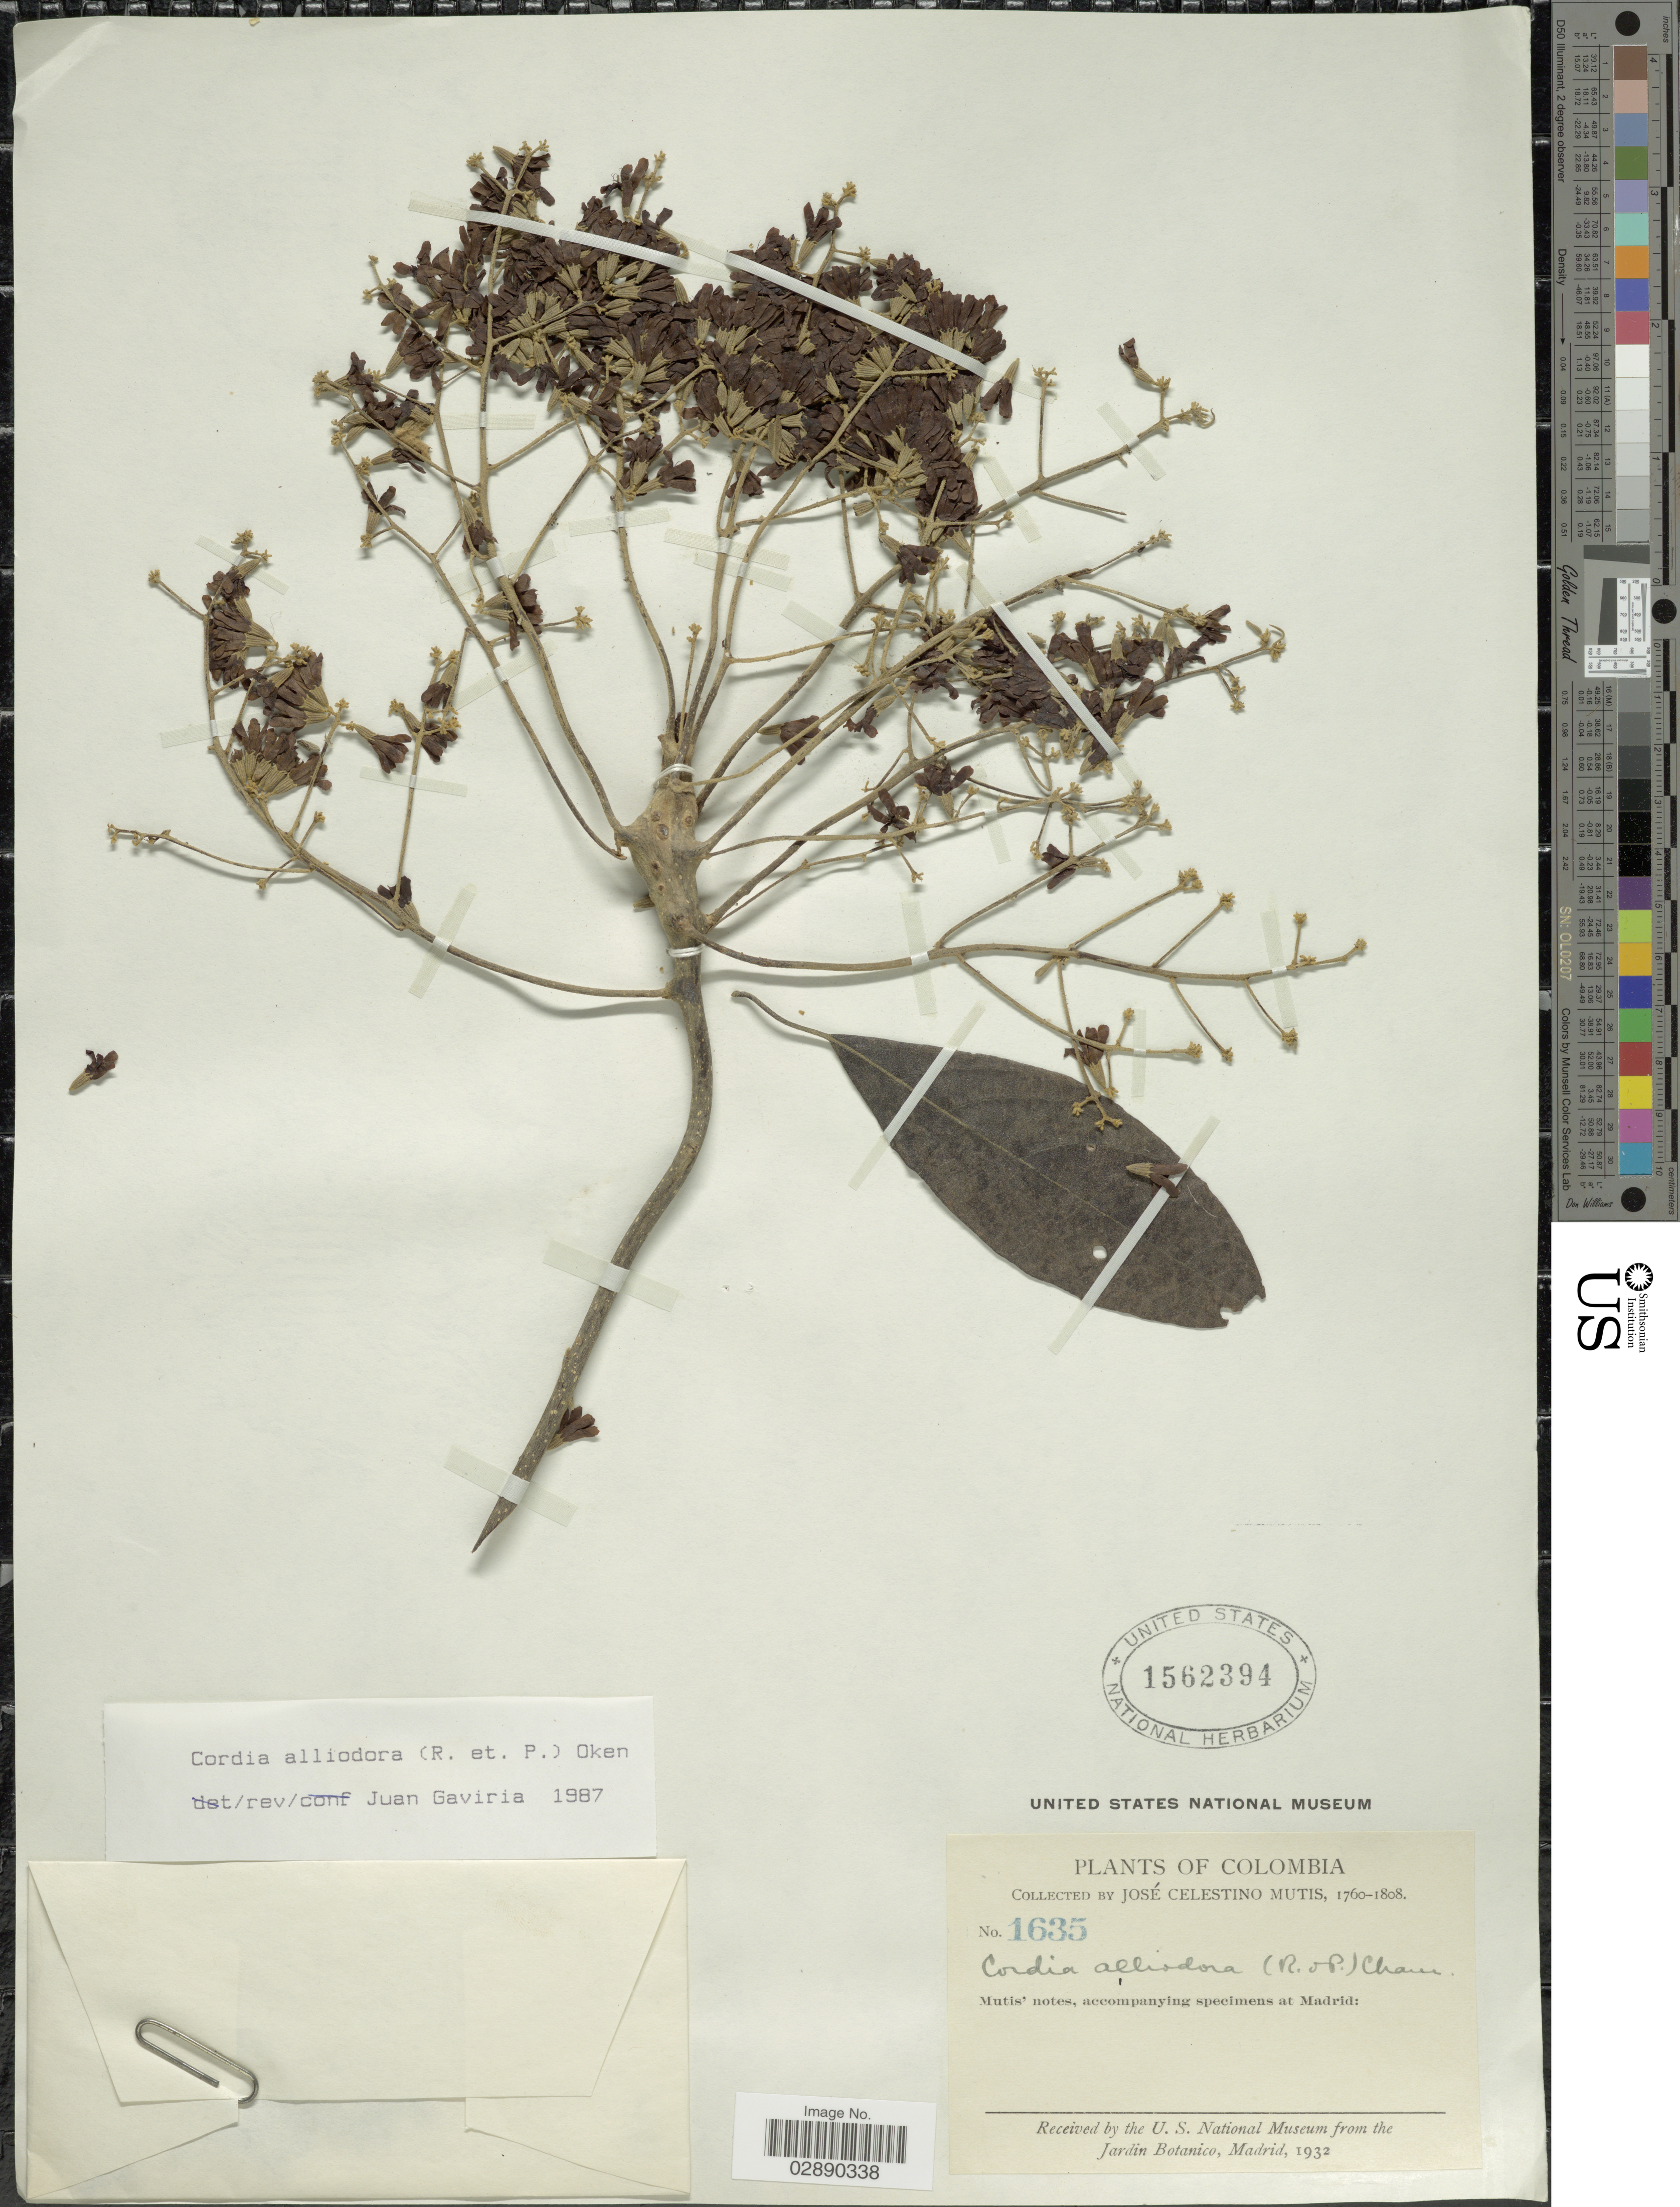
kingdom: Plantae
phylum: Tracheophyta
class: Magnoliopsida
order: Boraginales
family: Cordiaceae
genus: Cordia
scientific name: Cordia alliodora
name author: (Ruiz & Pav.) Oken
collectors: J. C. B. Mutis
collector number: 1635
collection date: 1760/1808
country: Colombia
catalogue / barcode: US 1562394